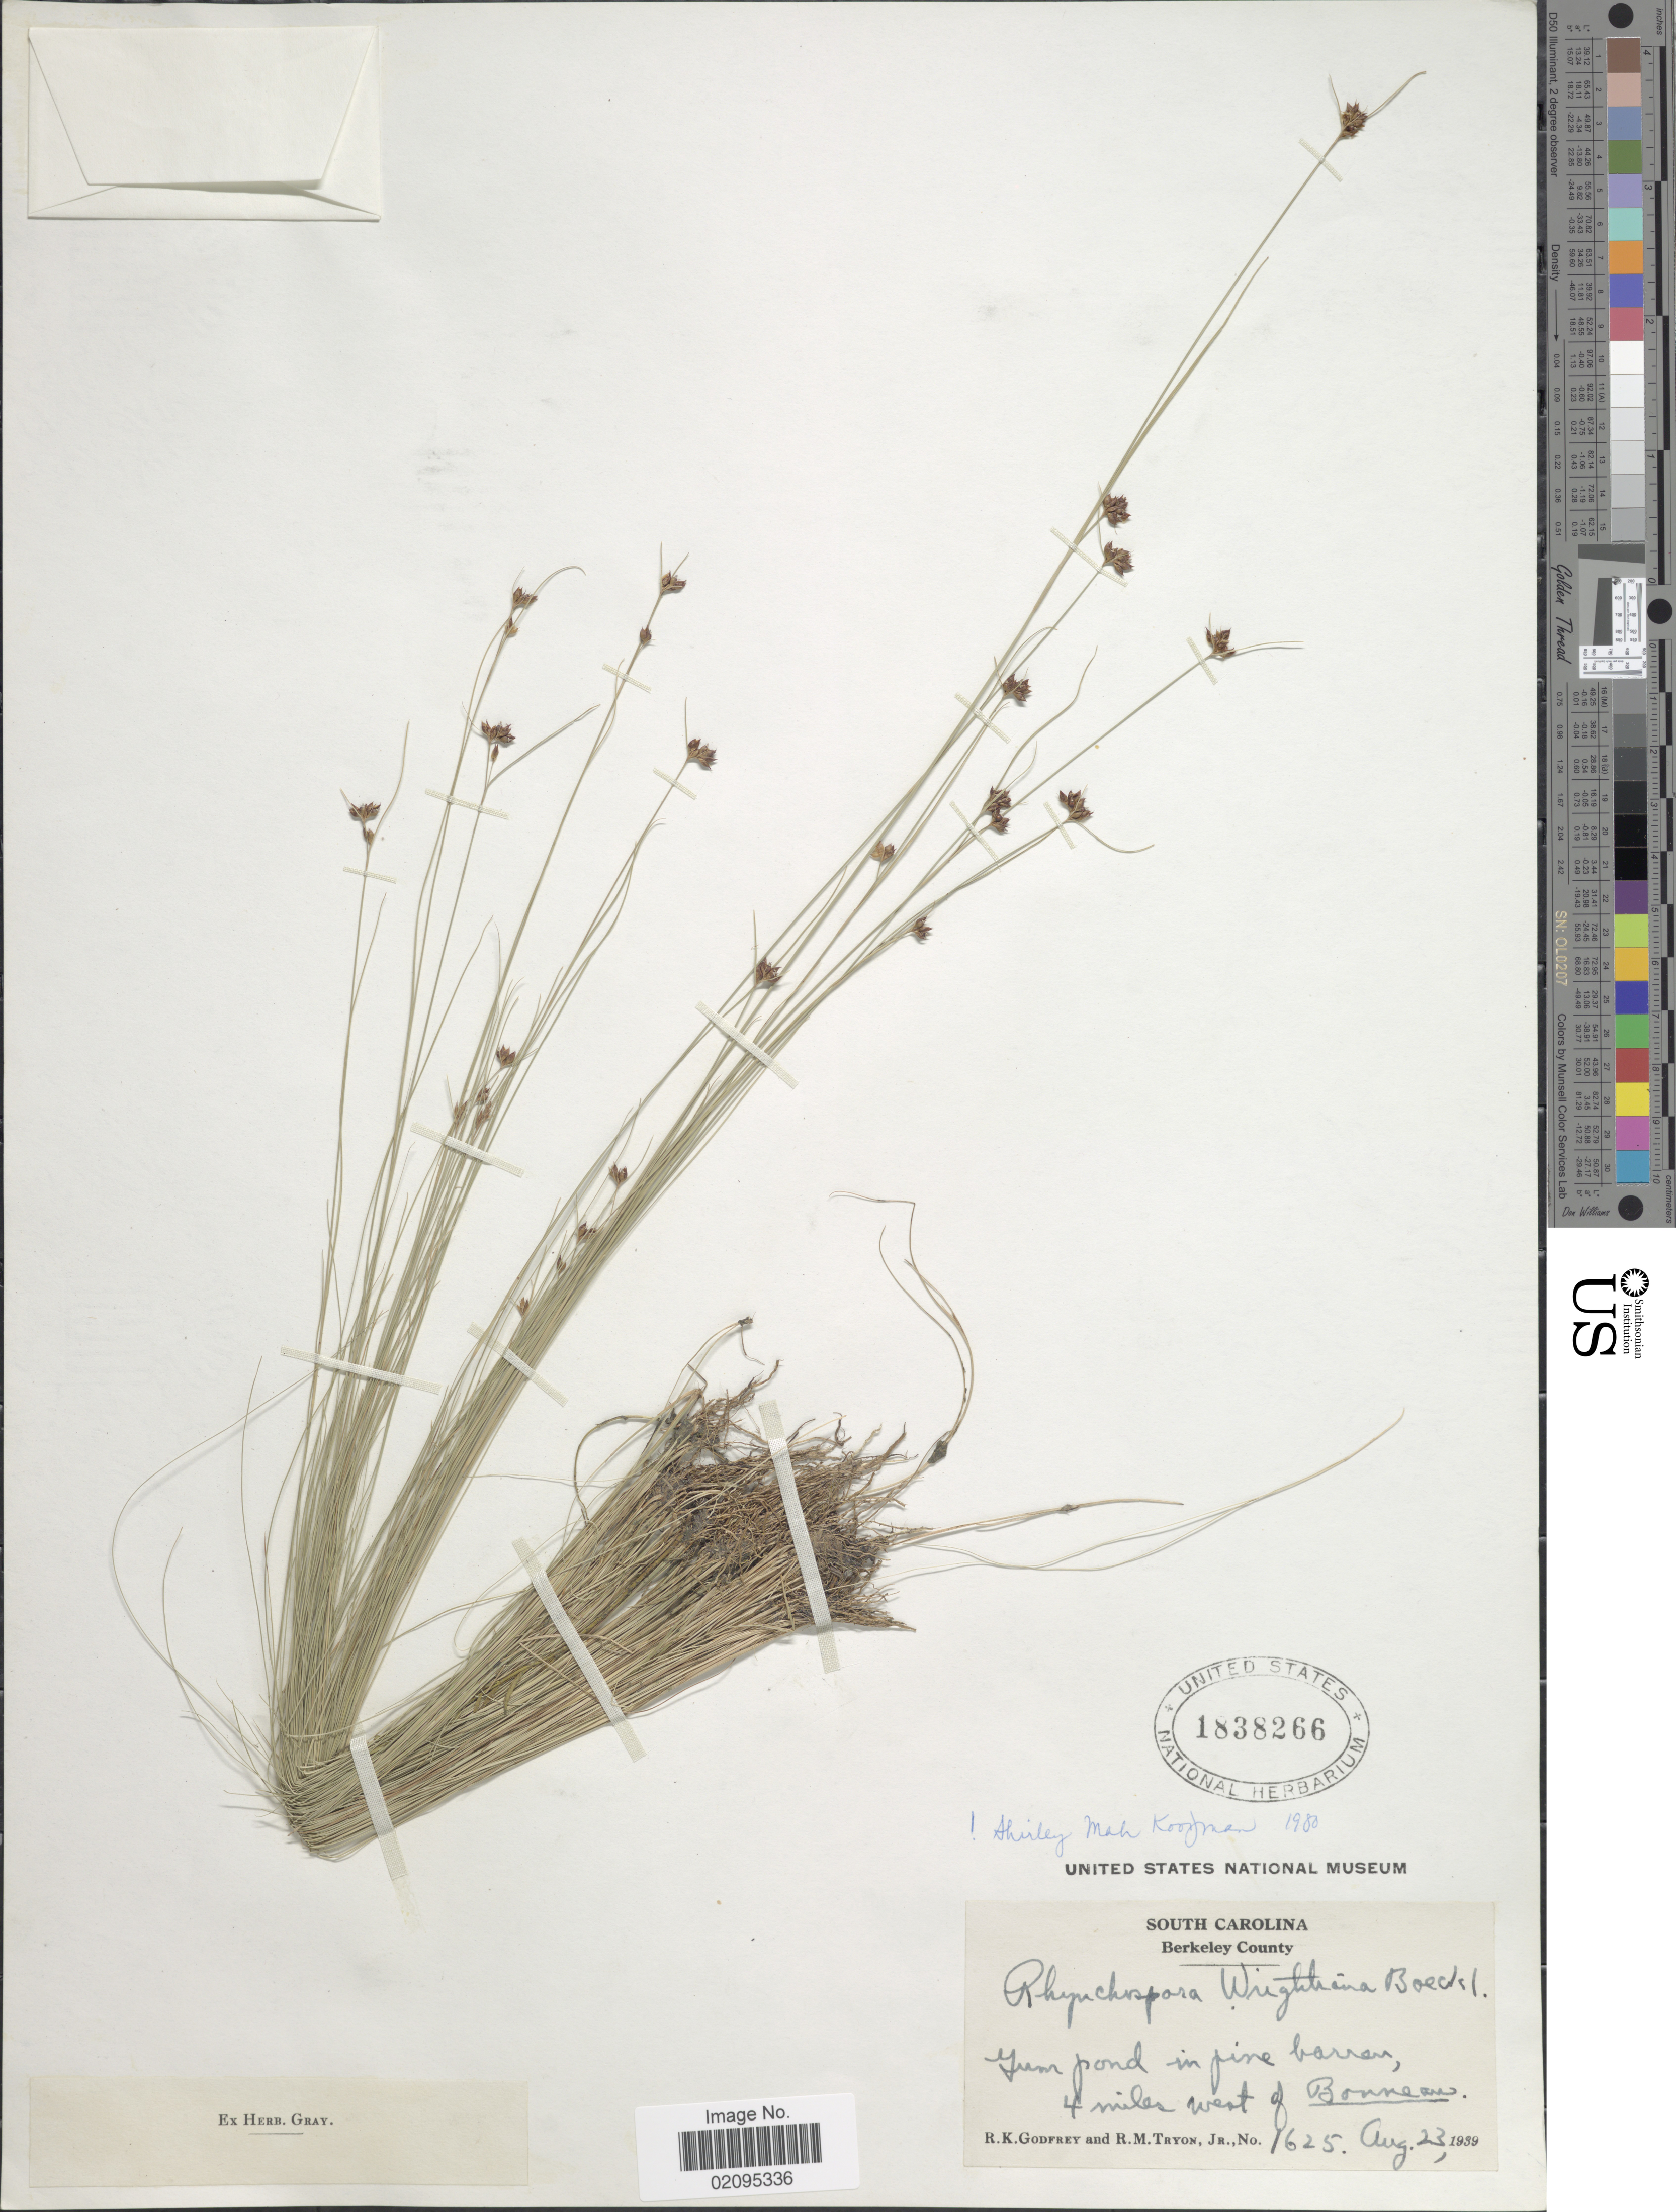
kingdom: Plantae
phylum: Tracheophyta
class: Liliopsida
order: Poales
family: Cyperaceae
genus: Rhynchospora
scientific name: Rhynchospora wrightiana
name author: Boeckeler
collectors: R. K. Godfrey & R. M. Tryon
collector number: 1625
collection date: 1939-08-23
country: United States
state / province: South Carolina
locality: Berkeley County, Gum pond in pine barren, 4 miles west of Bonneau.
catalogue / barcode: US 1838266